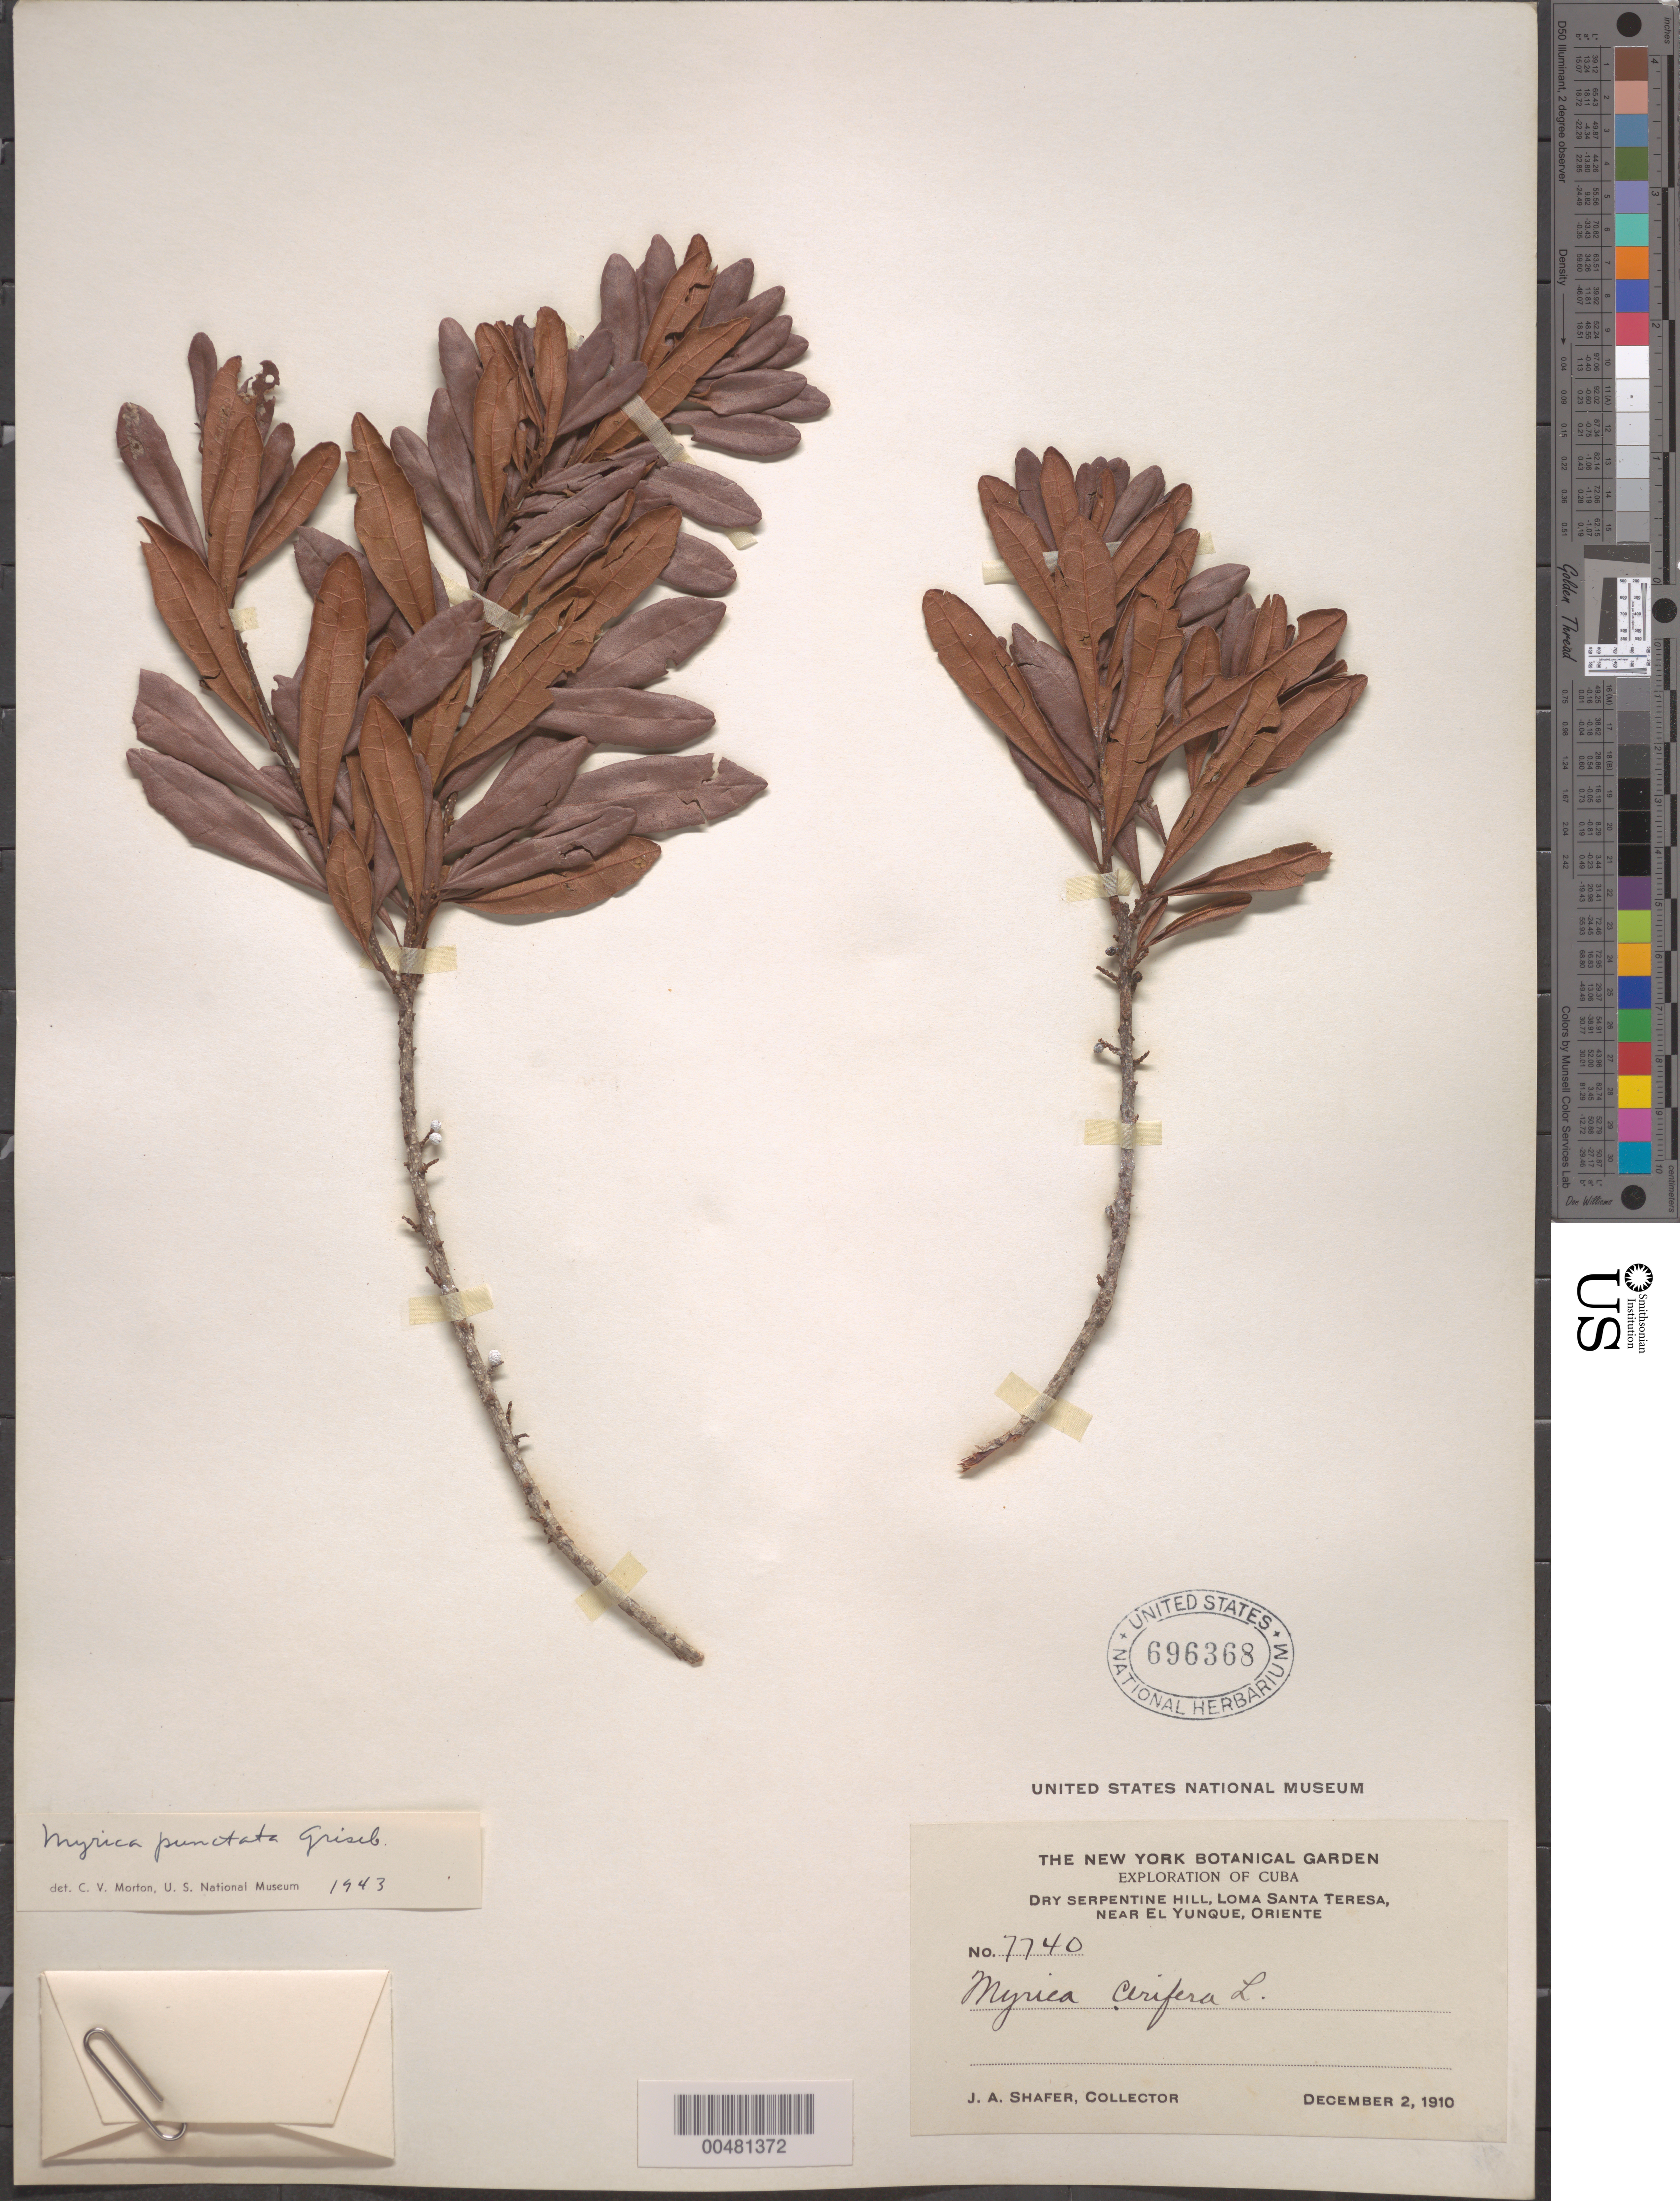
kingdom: Plantae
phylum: Tracheophyta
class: Magnoliopsida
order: Fagales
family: Myricaceae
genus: Morella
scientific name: Morella punctata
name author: (Griseb.) J. Herb.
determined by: Strong, Mark T., (BOT), Smithsonian Institution - National Museum of Natural History (UNITED STATES)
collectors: J. A. Shafer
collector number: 7740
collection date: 1910-12-02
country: Cuba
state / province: Guantanamo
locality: Loma Santa Teresa, near El Yunque, Oriente.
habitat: Dry serpentine hill.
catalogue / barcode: US 696368